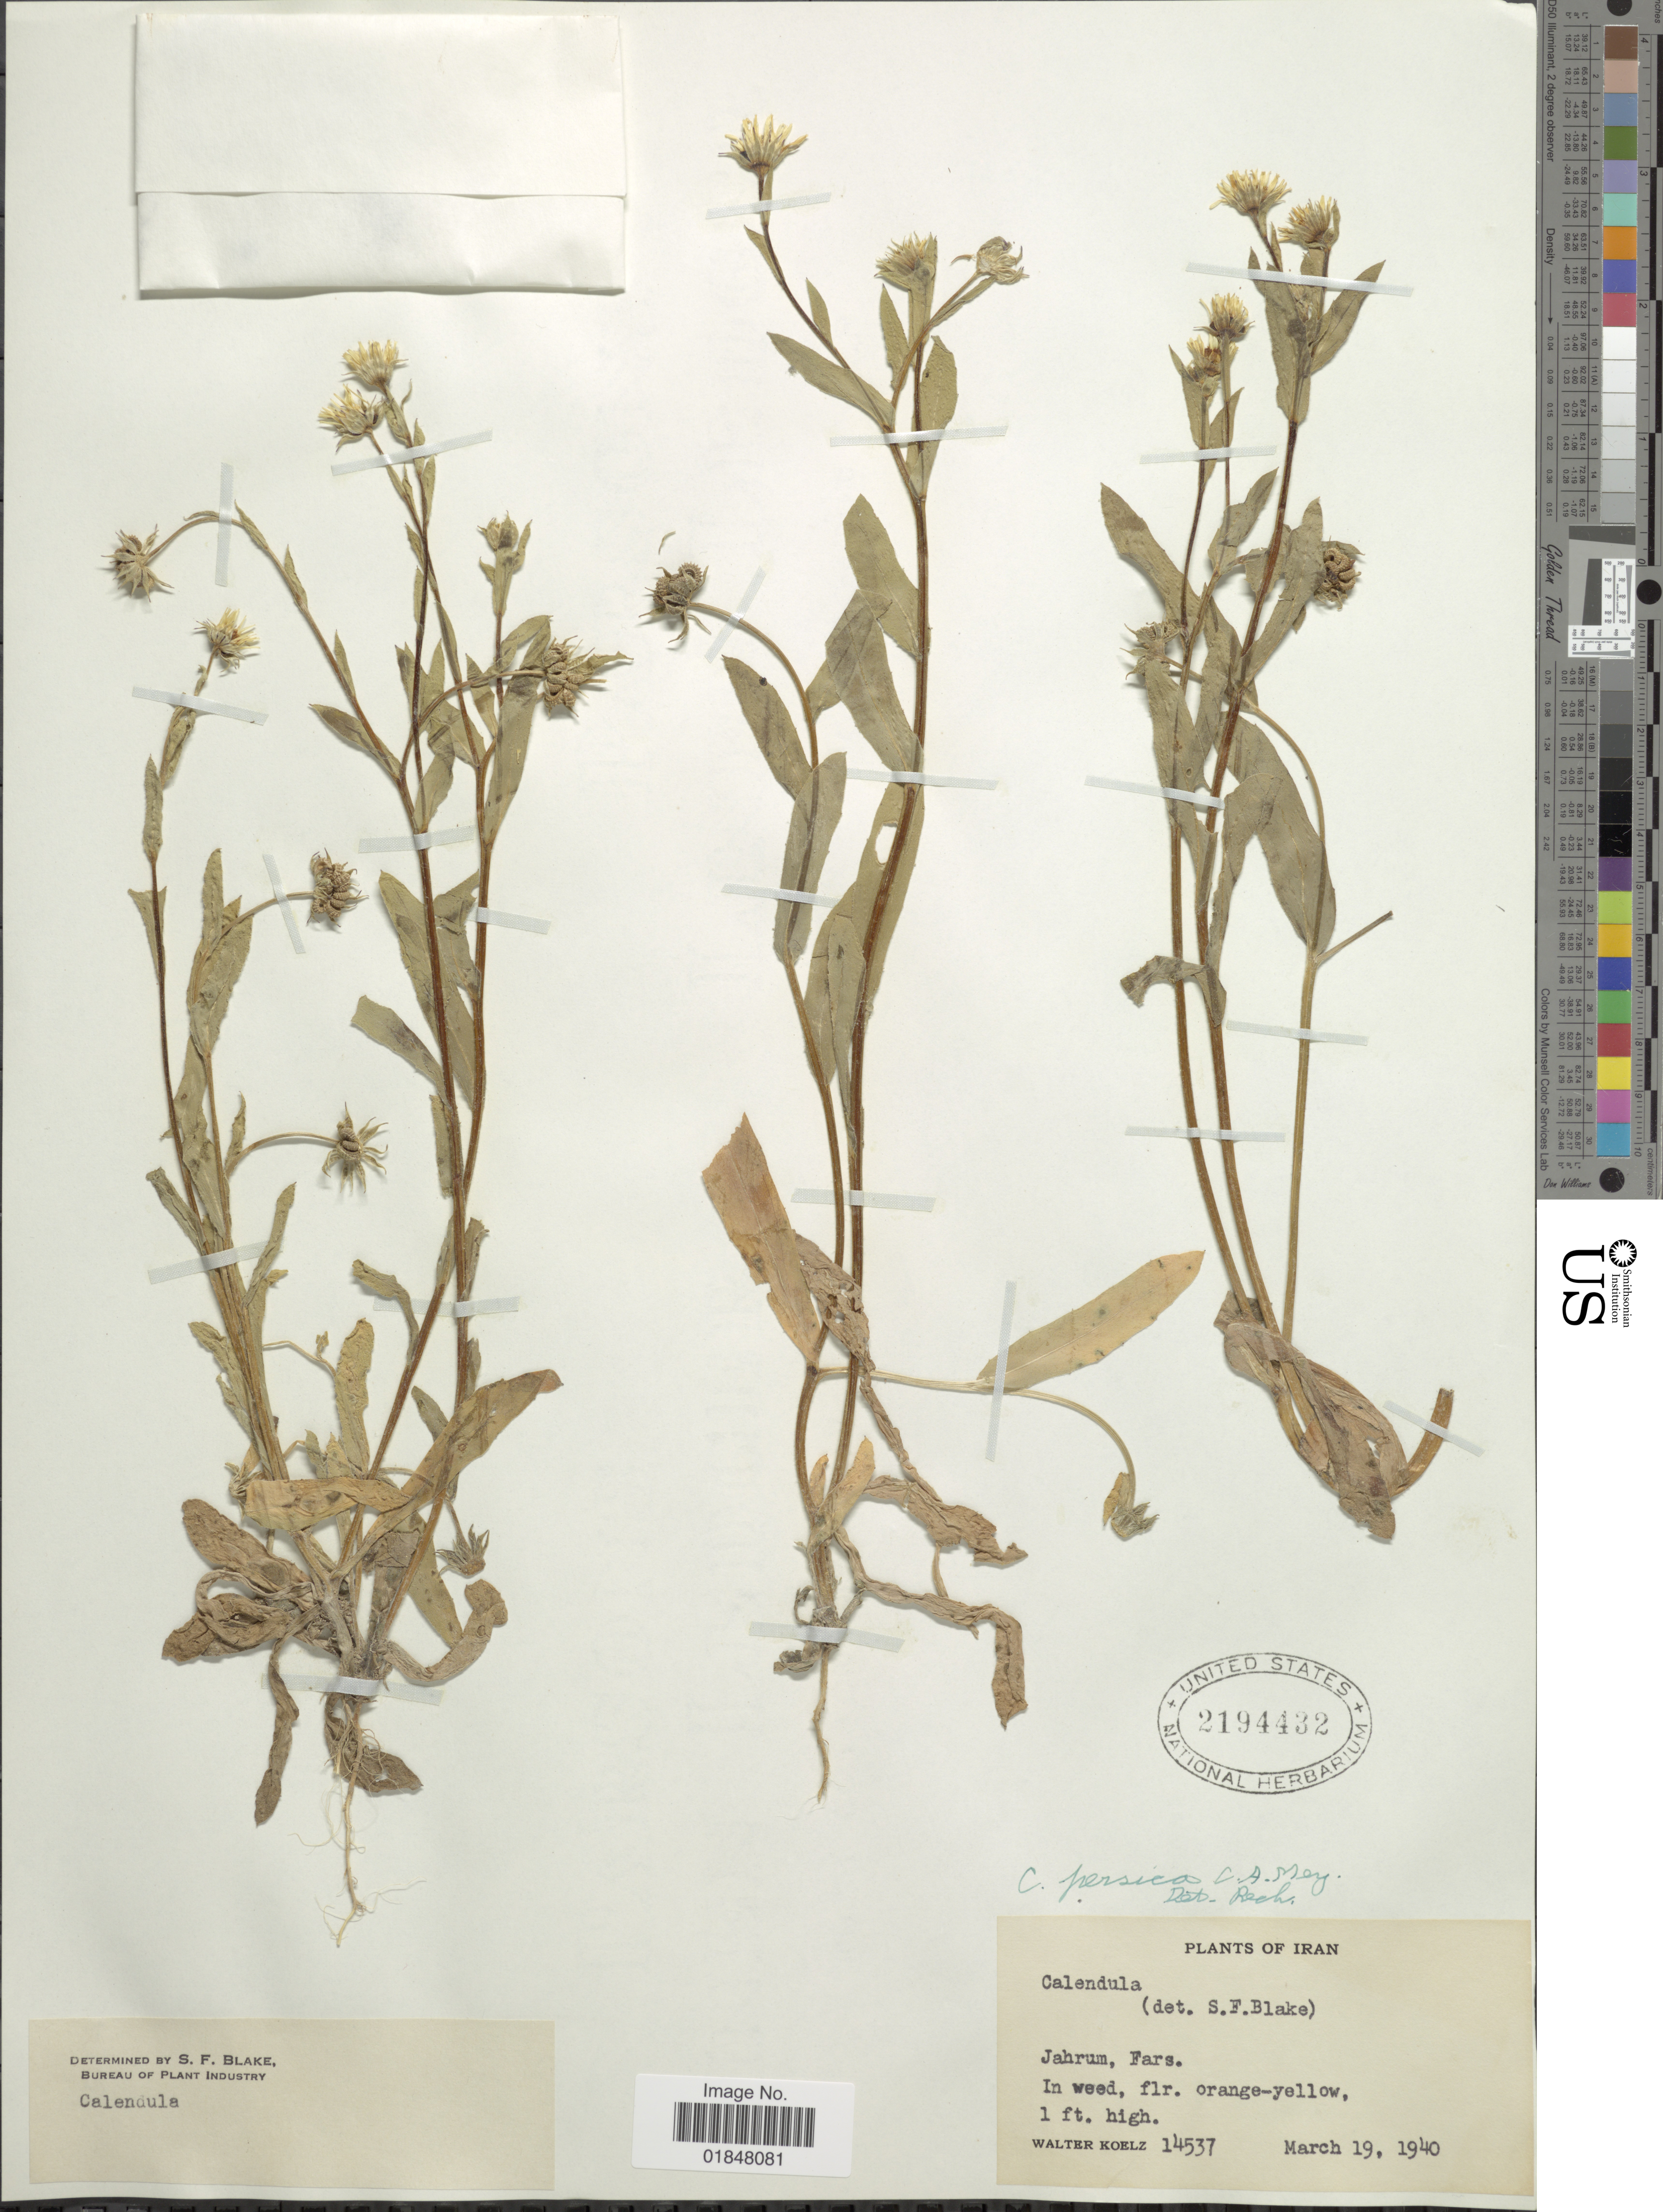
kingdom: Plantae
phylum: Tracheophyta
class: Magnoliopsida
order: Asterales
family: Asteraceae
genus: Calendula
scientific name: Calendula arvensis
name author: L.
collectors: W. N. Koelz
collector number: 14537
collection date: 1940-03-19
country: Iran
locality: Jahrum, Fars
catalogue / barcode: US 2194432